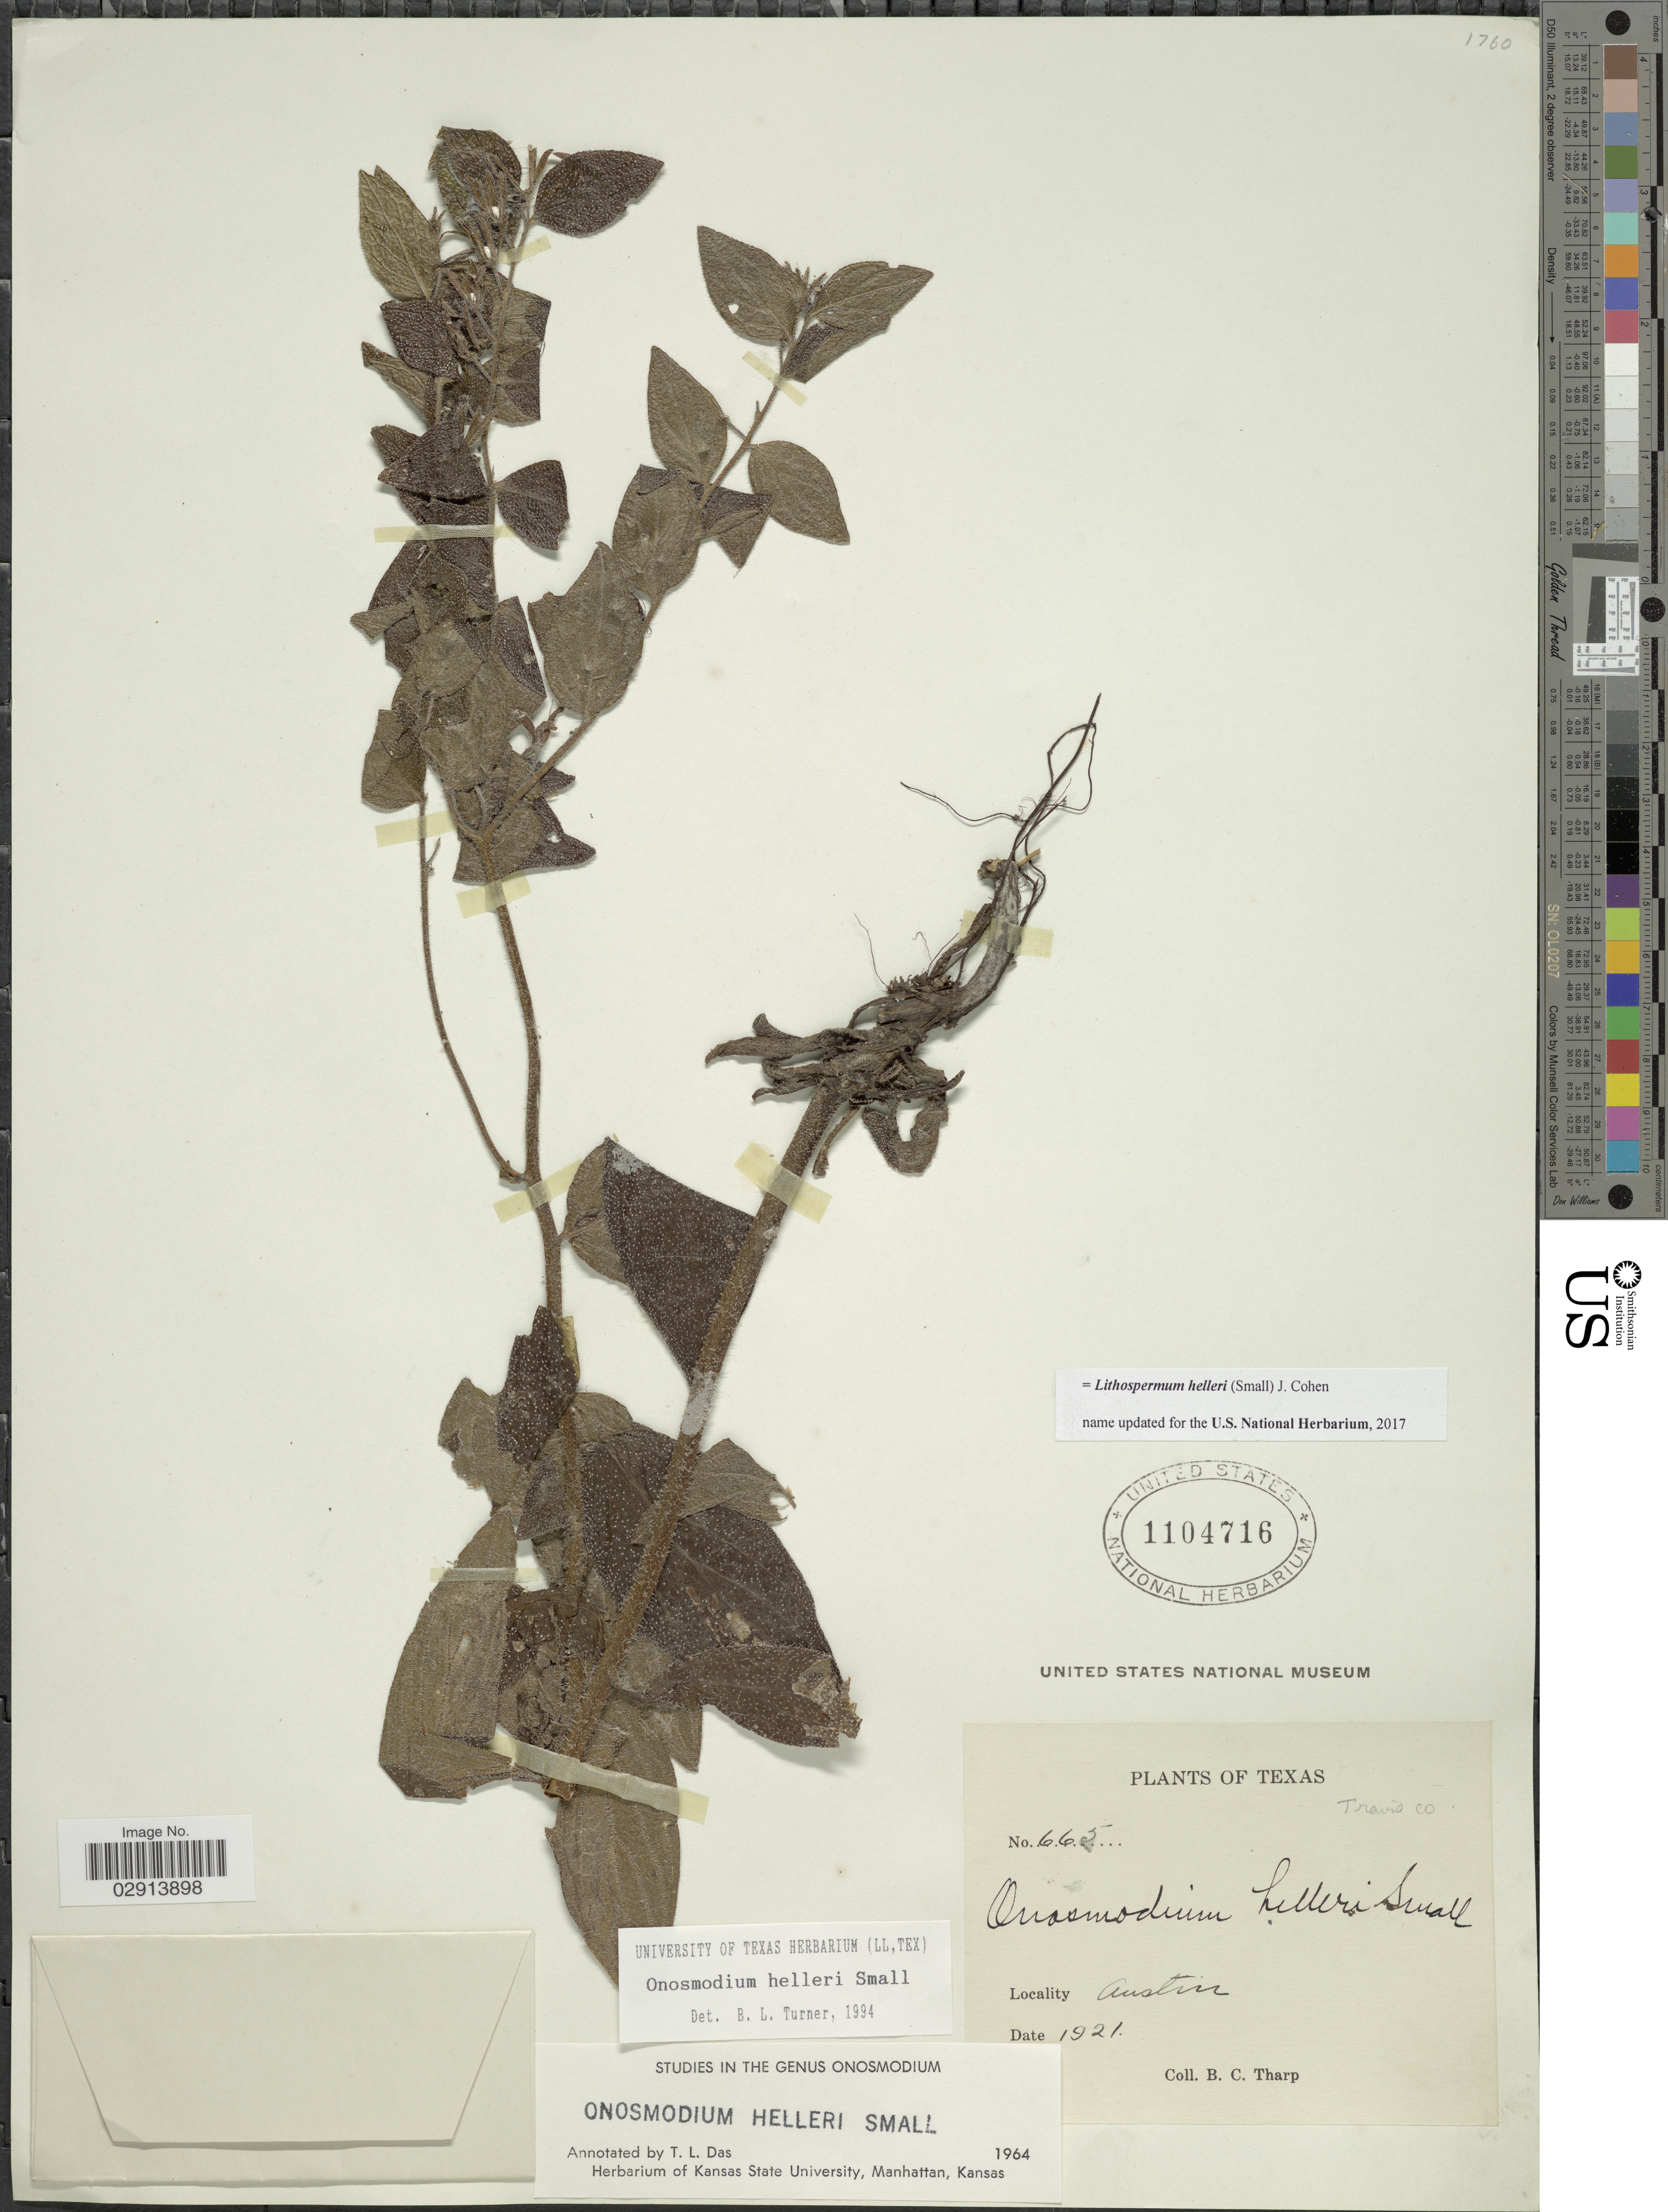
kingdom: Plantae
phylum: Tracheophyta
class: Magnoliopsida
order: Boraginales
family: Boraginaceae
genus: Lithospermum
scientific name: Lithospermum helleri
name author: (Small) Cohen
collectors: B. C. Tharp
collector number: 665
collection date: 1921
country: United States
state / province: Texas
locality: Austin.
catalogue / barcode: US 1104716